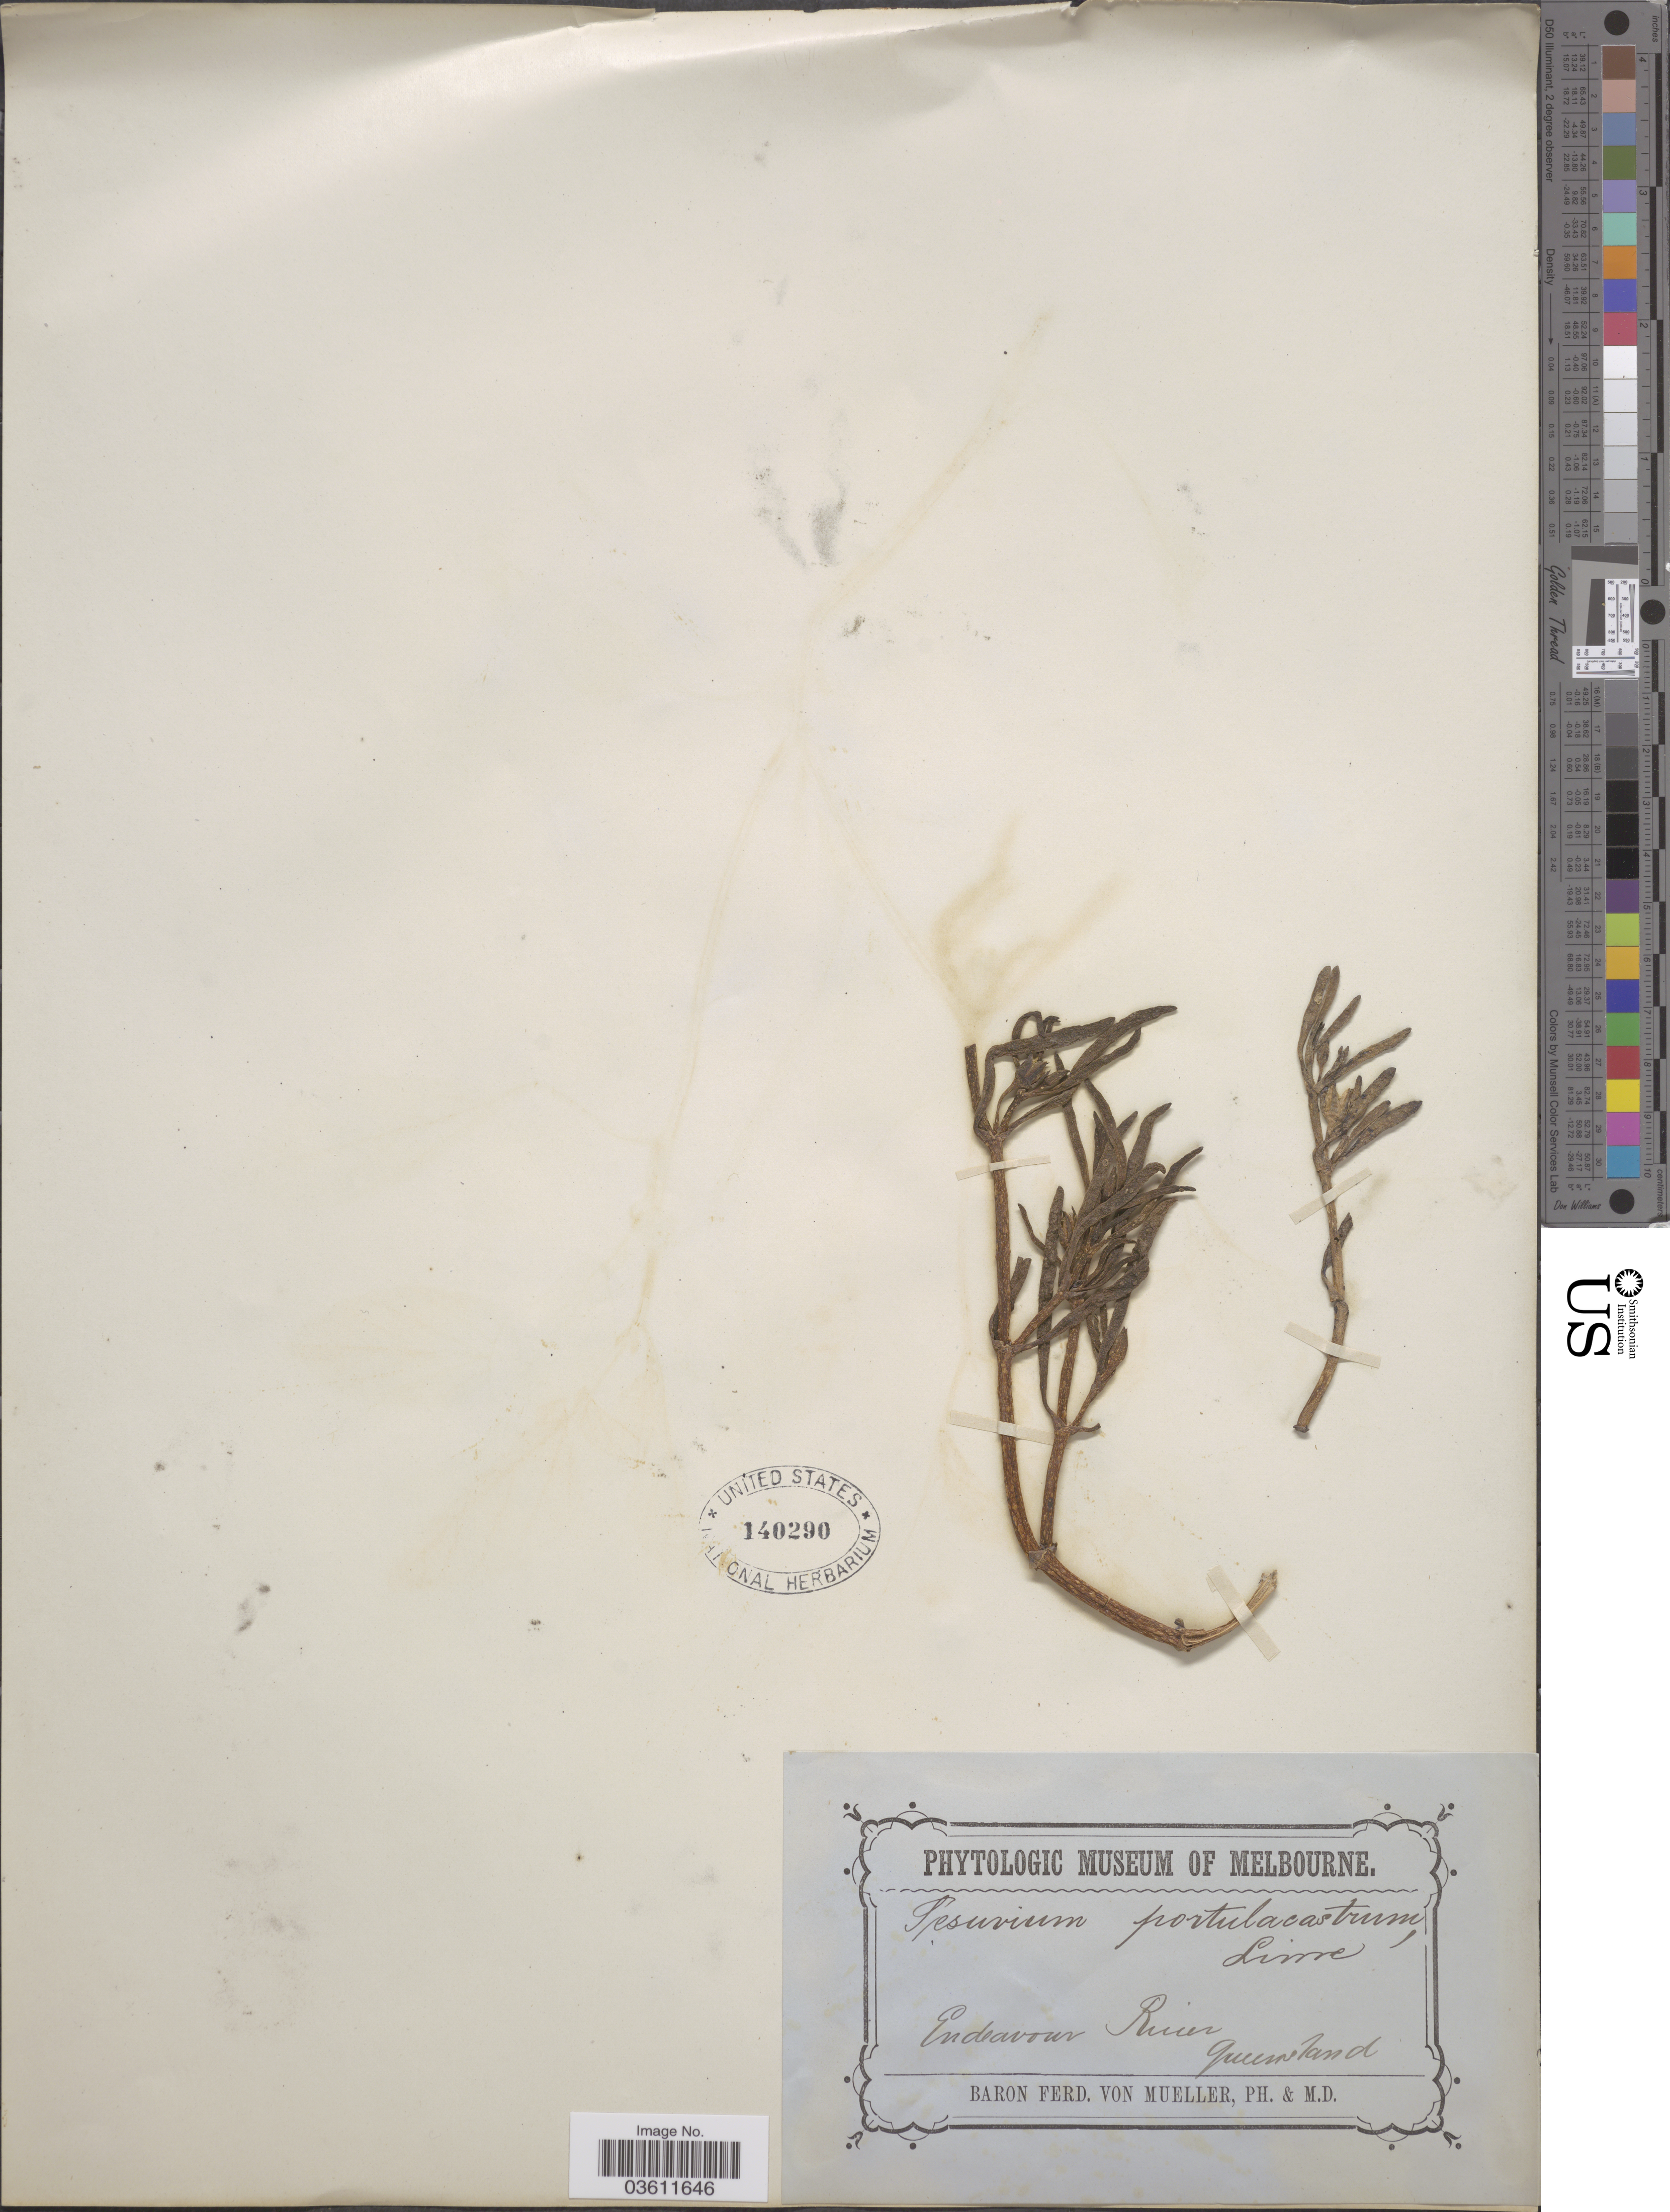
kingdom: Plantae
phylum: Tracheophyta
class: Magnoliopsida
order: Caryophyllales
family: Aizoaceae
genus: Sesuvium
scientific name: Sesuvium portulacastrum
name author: (L.) L.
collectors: F. Mueller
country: Australia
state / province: Queensland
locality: Endeavour River.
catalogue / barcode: US 140290